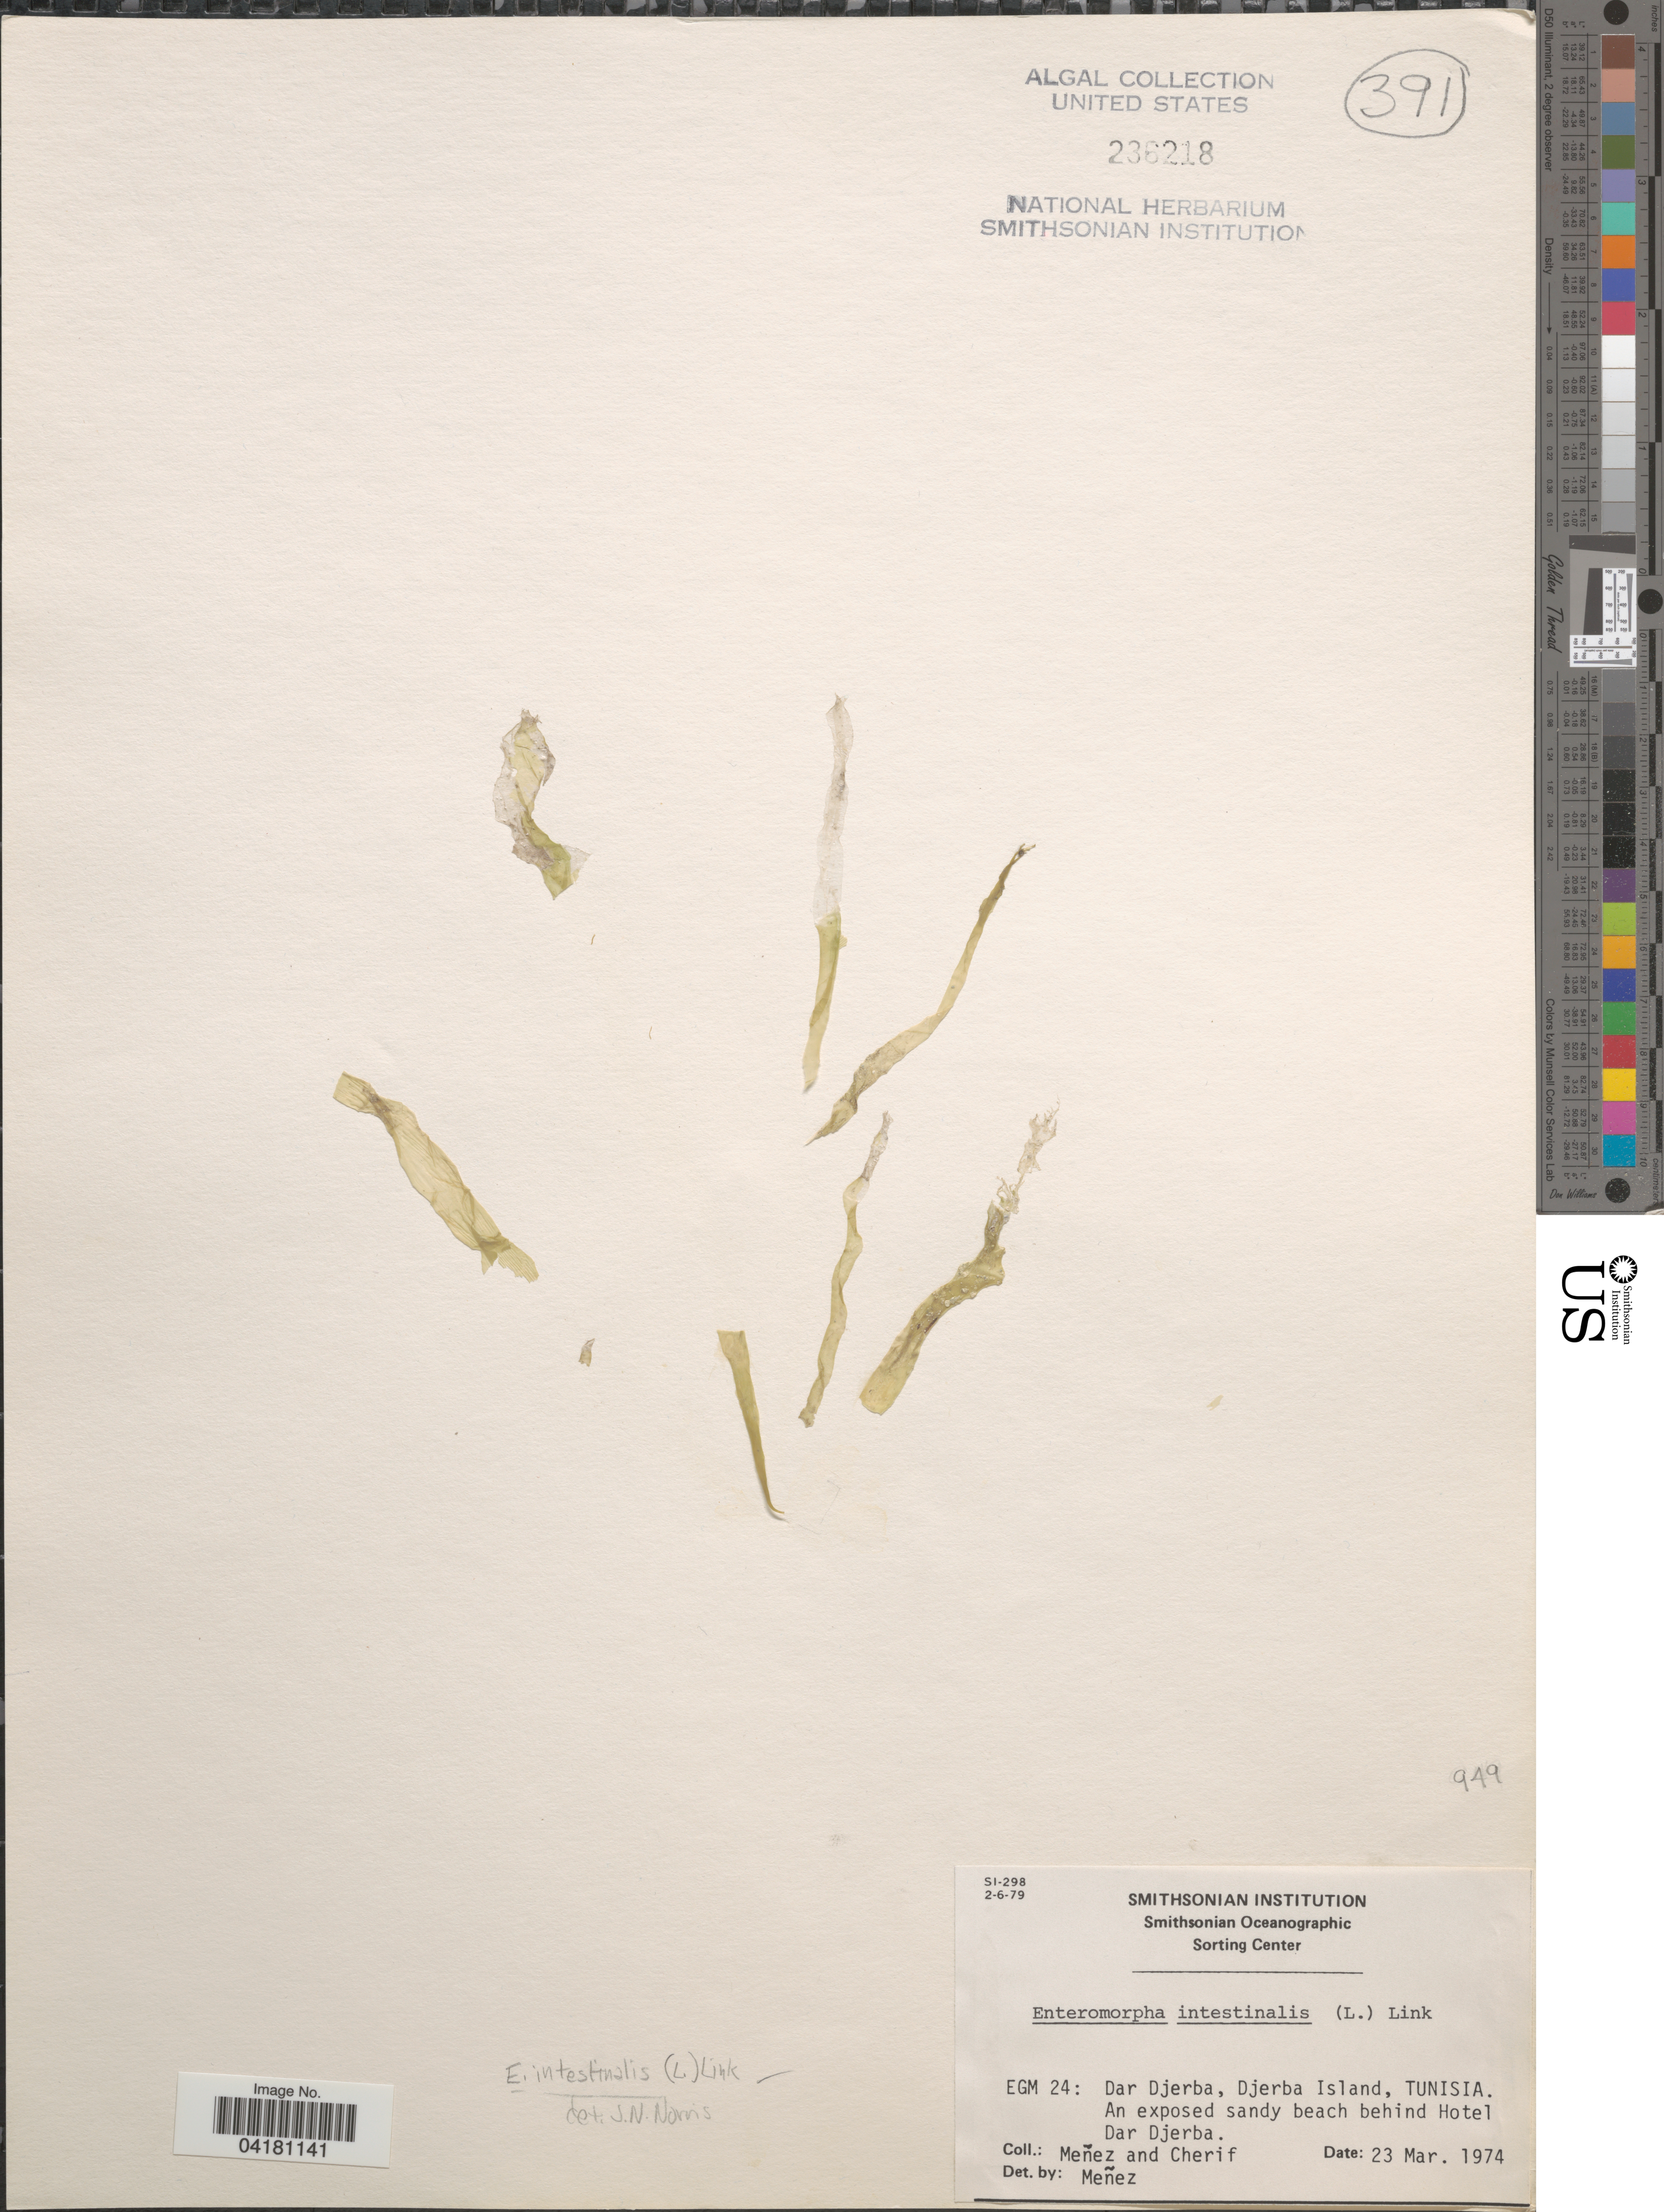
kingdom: Plantae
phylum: Chlorophyta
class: Ulvophyceae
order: Ulvales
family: Ulvaceae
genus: Ulva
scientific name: Ulva intestinalis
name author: L.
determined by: Algae name updating Project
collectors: Menez & -. Cherif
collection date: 1974-03-23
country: Tunisia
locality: EGM 24: Dar Djerba, Djerba Island. An exposed sandy beach behind Hotel Dar Djerba.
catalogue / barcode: US 236218